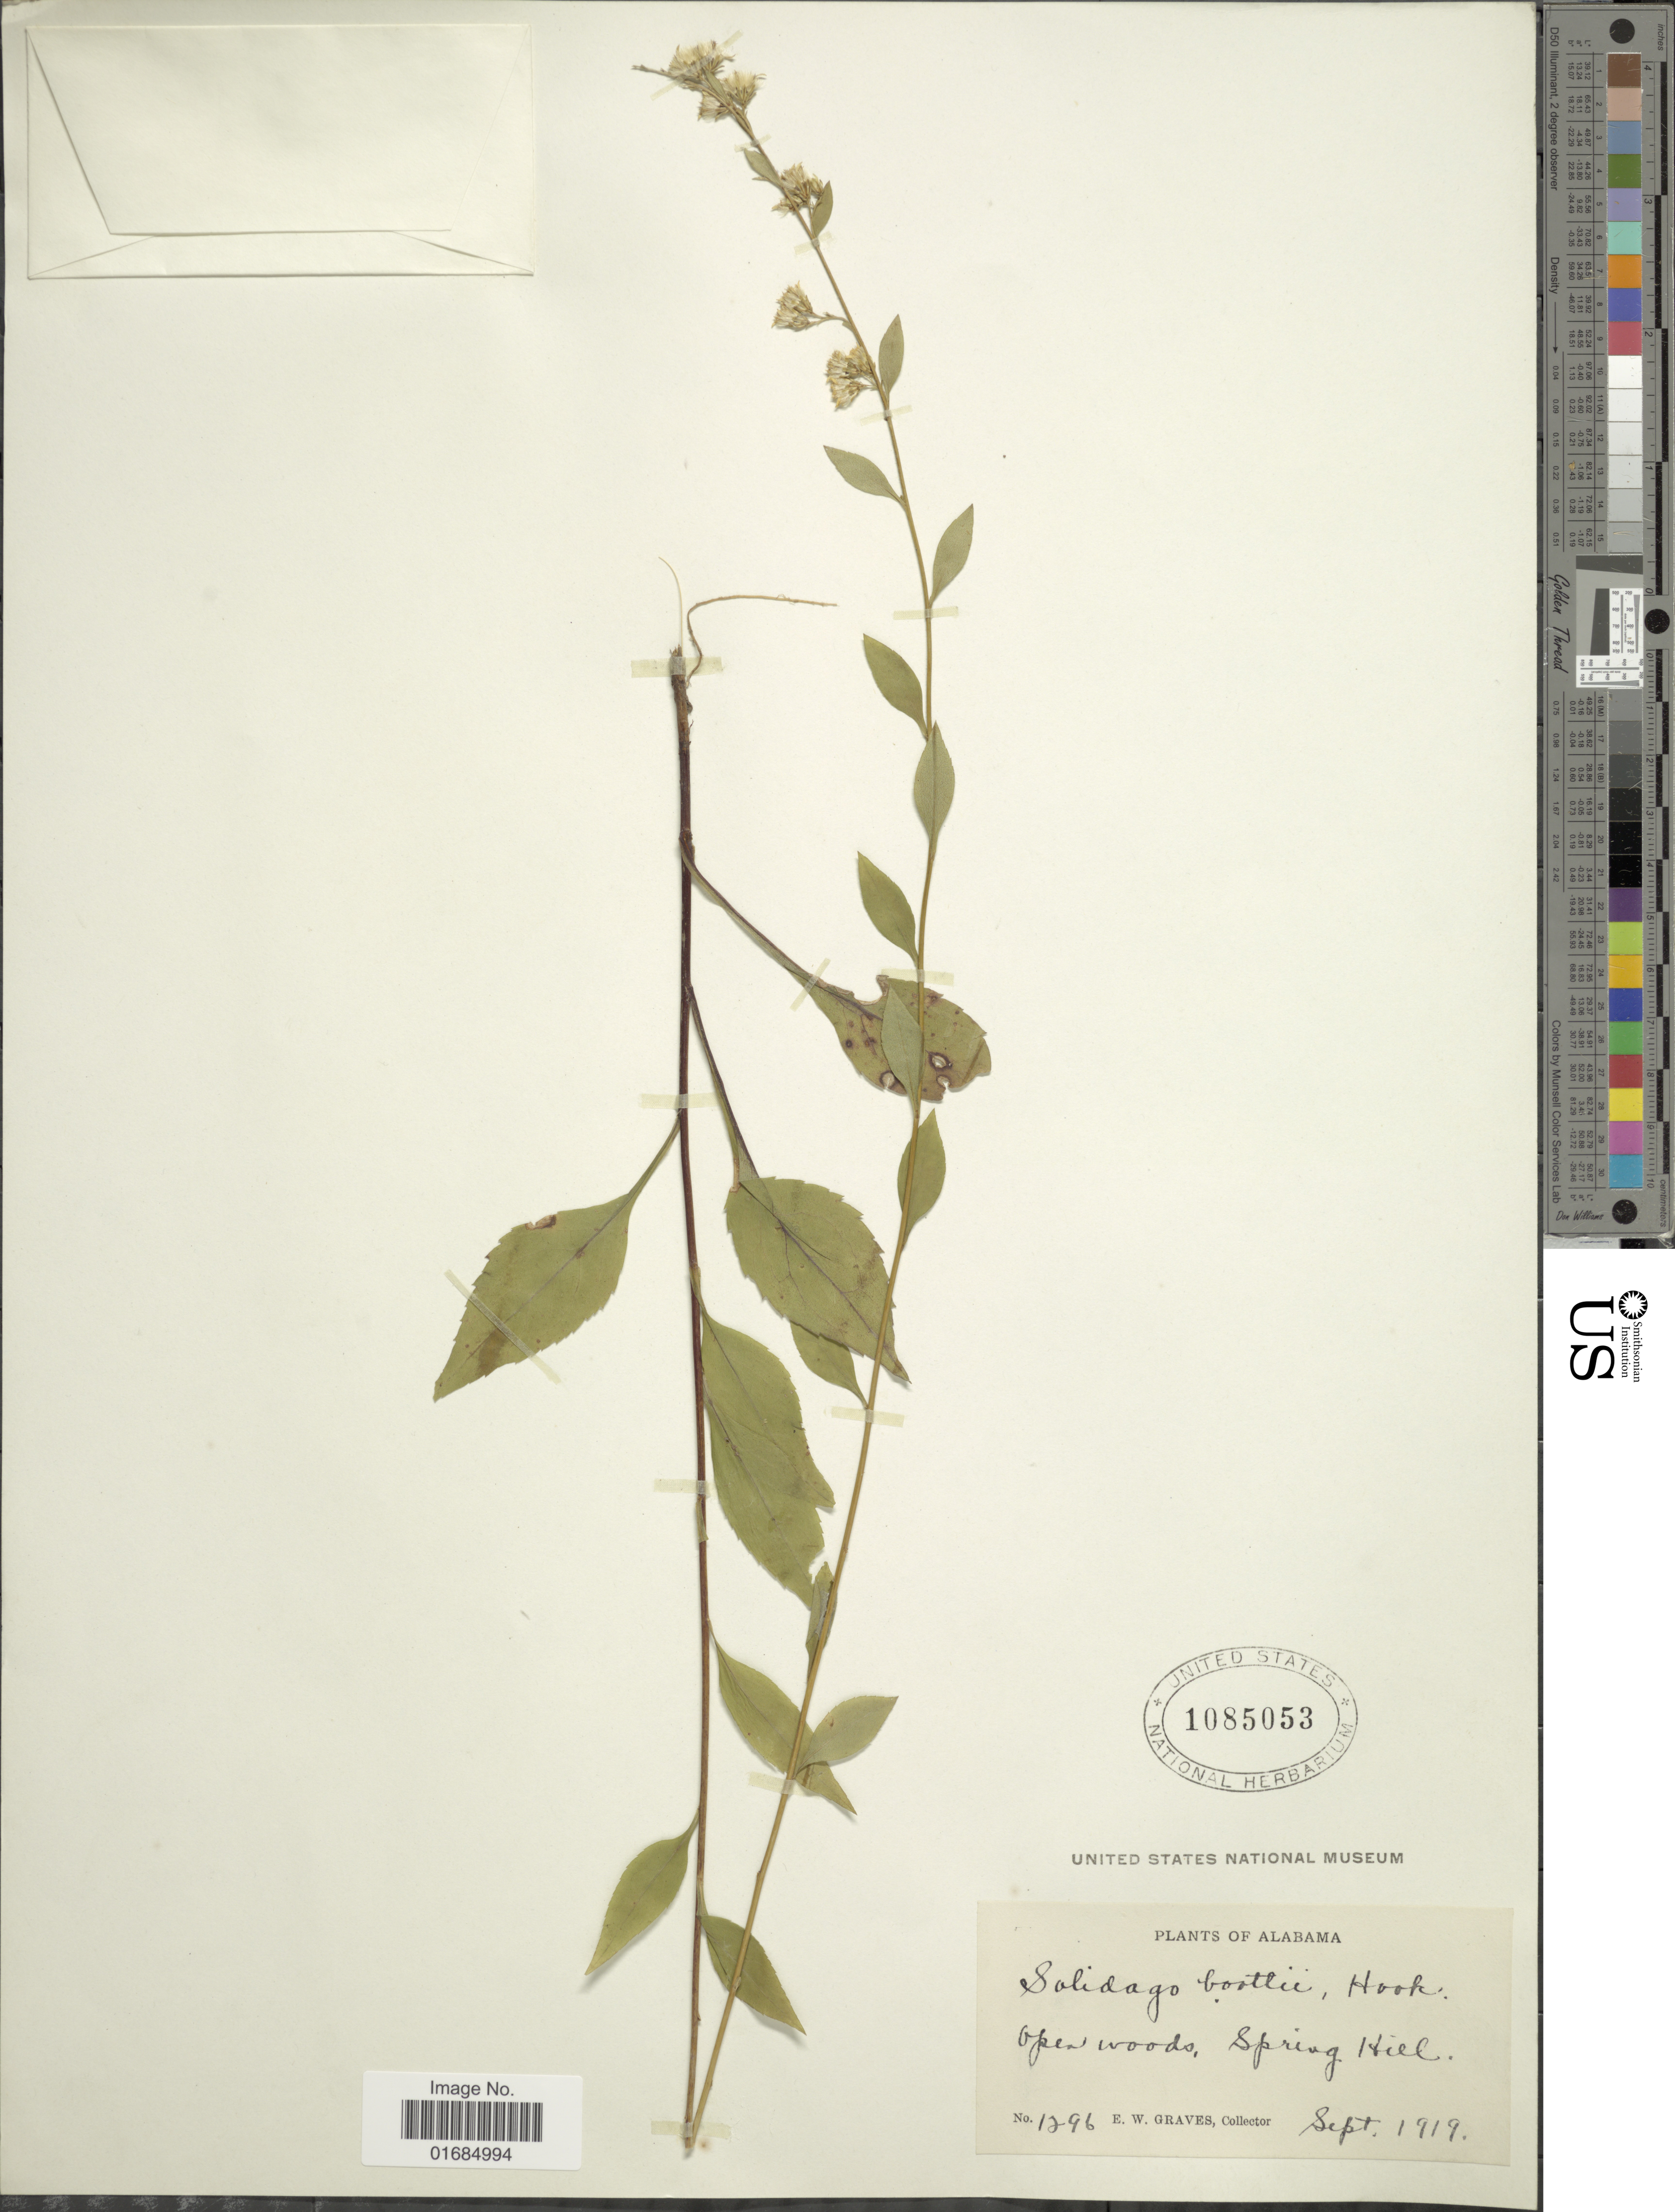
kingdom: Plantae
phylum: Tracheophyta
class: Magnoliopsida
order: Asterales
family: Asteraceae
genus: Solidago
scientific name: Solidago boottii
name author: Hook.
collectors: E. Graves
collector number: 1296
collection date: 1919-09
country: United States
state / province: Alabama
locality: Spring hill.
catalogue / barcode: US 1085053